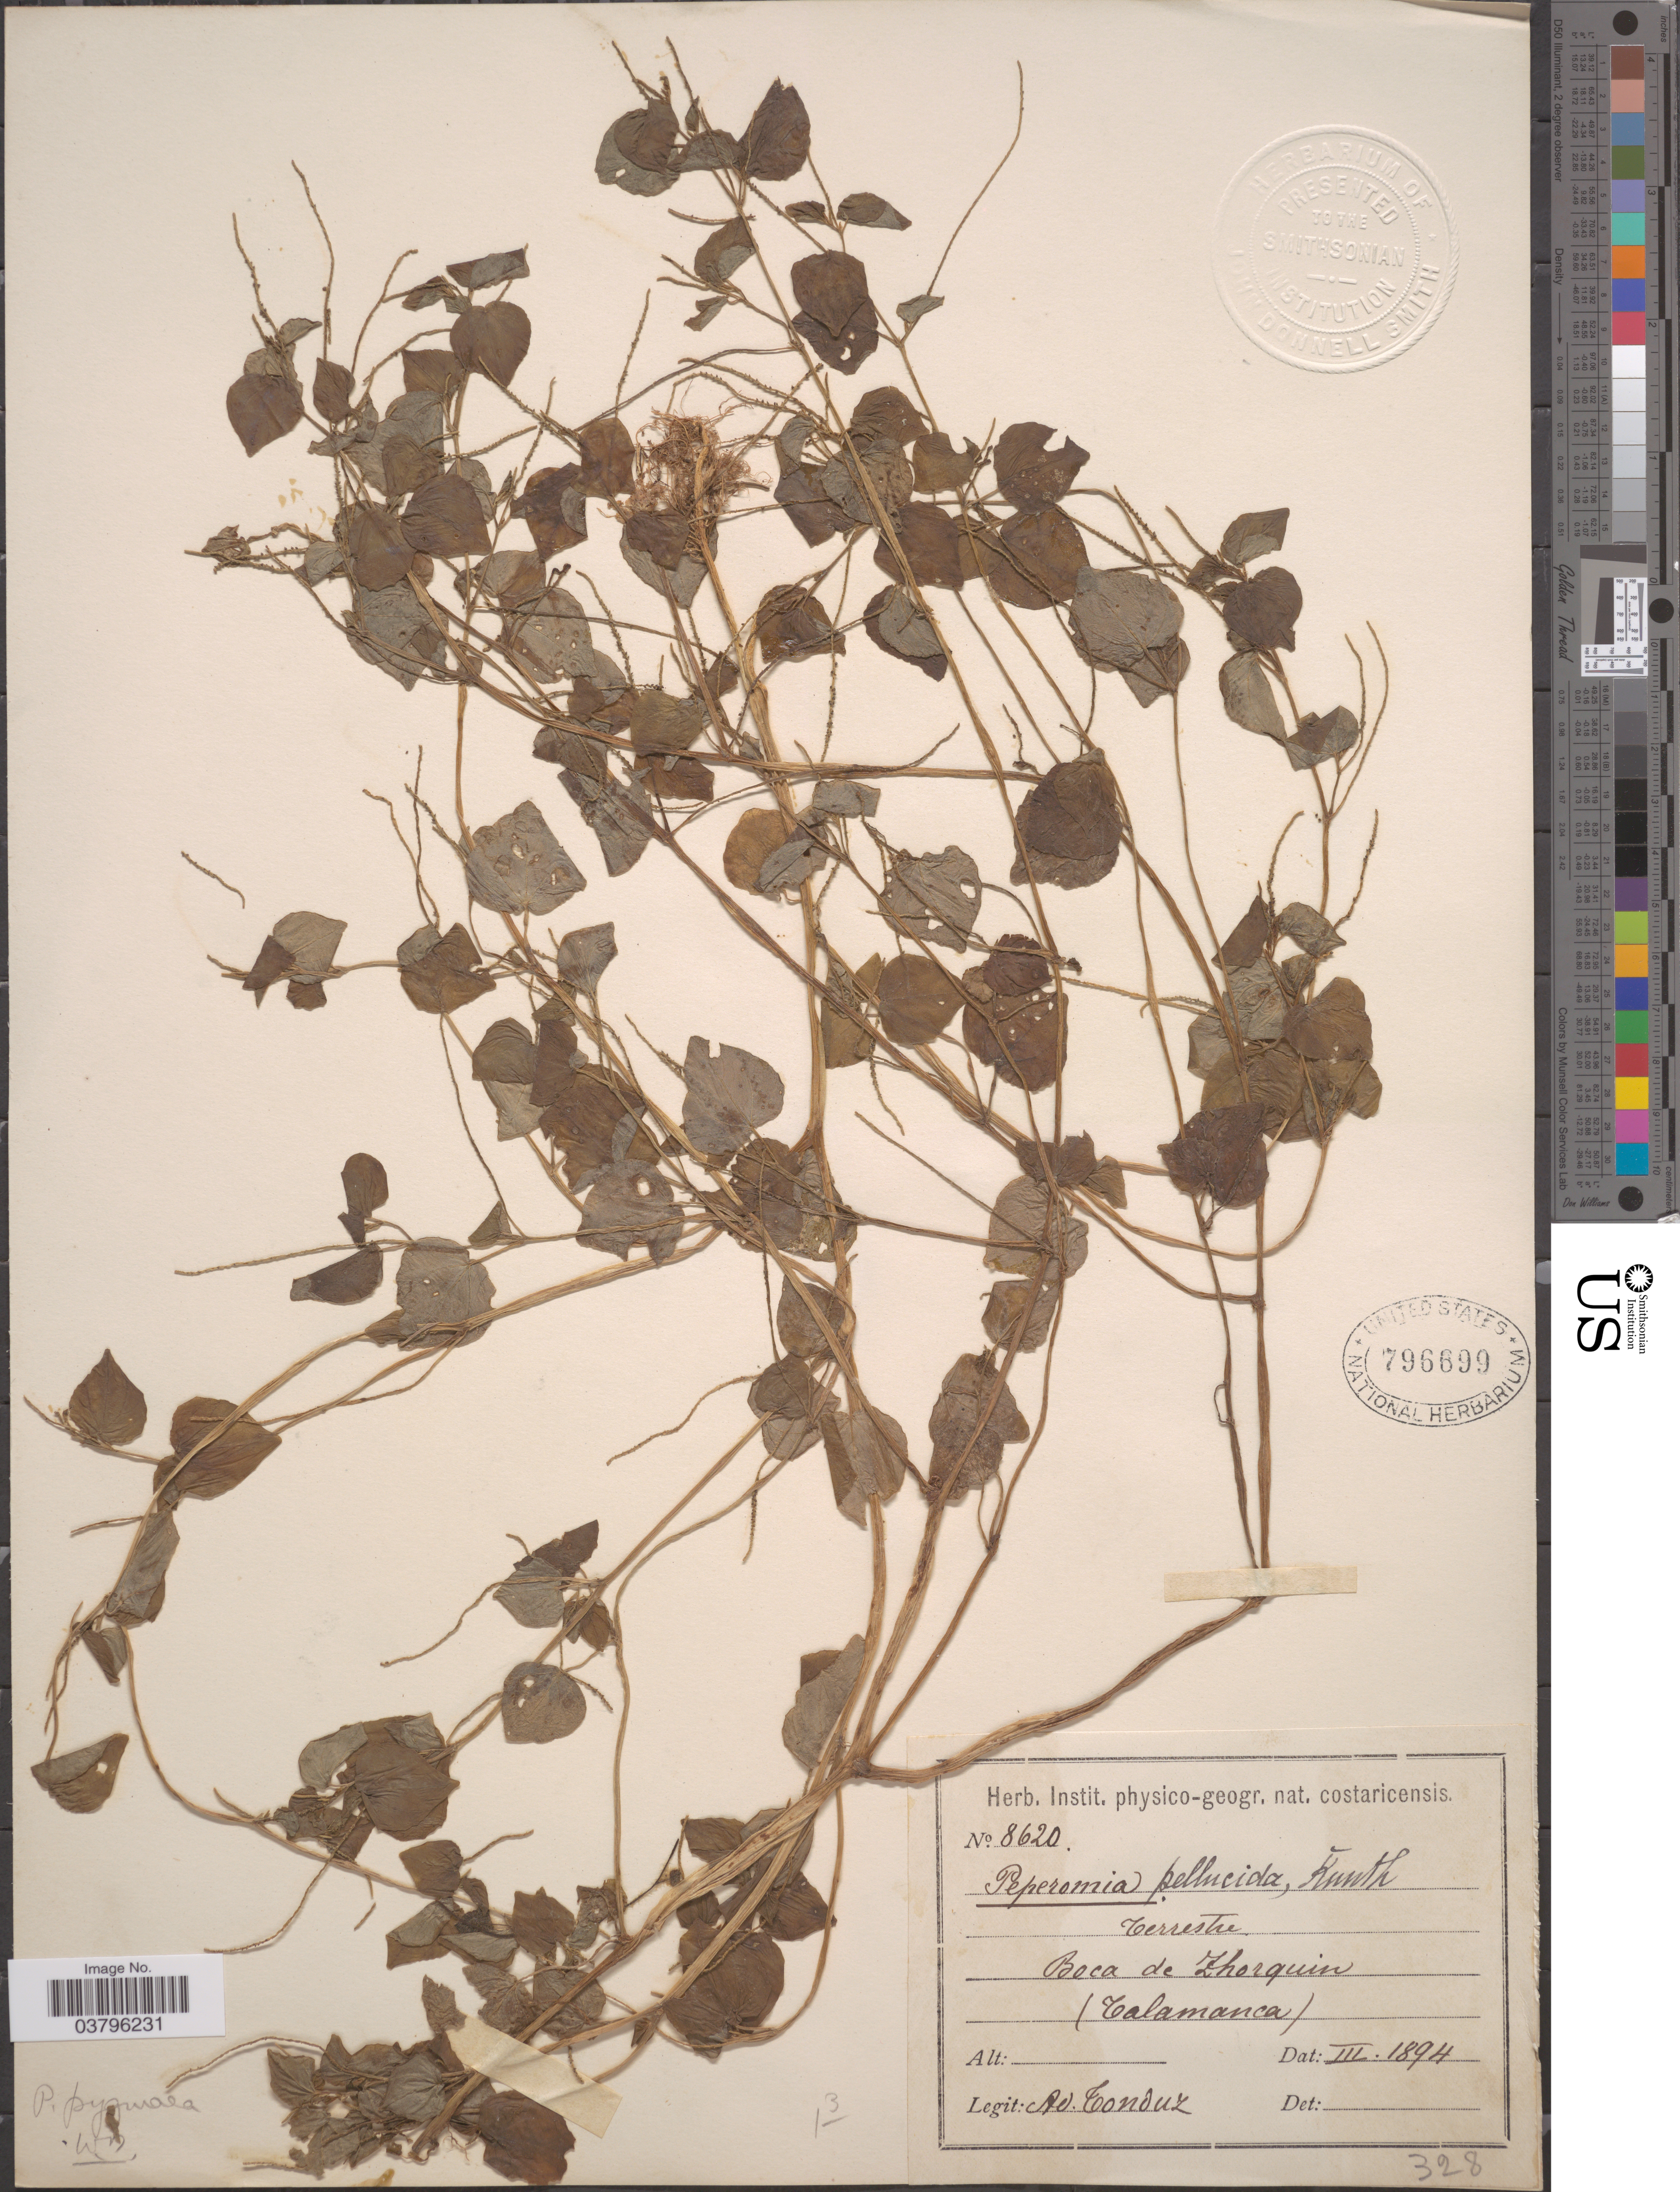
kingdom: Plantae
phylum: Tracheophyta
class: Magnoliopsida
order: Piperales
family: Piperaceae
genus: Peperomia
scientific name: Peperomia pellucida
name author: (L.) Kunth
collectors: A. Tonduz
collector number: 8620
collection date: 1894-03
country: Costa Rica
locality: Boca de Zhorquin (Talamanca).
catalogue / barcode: US 796699